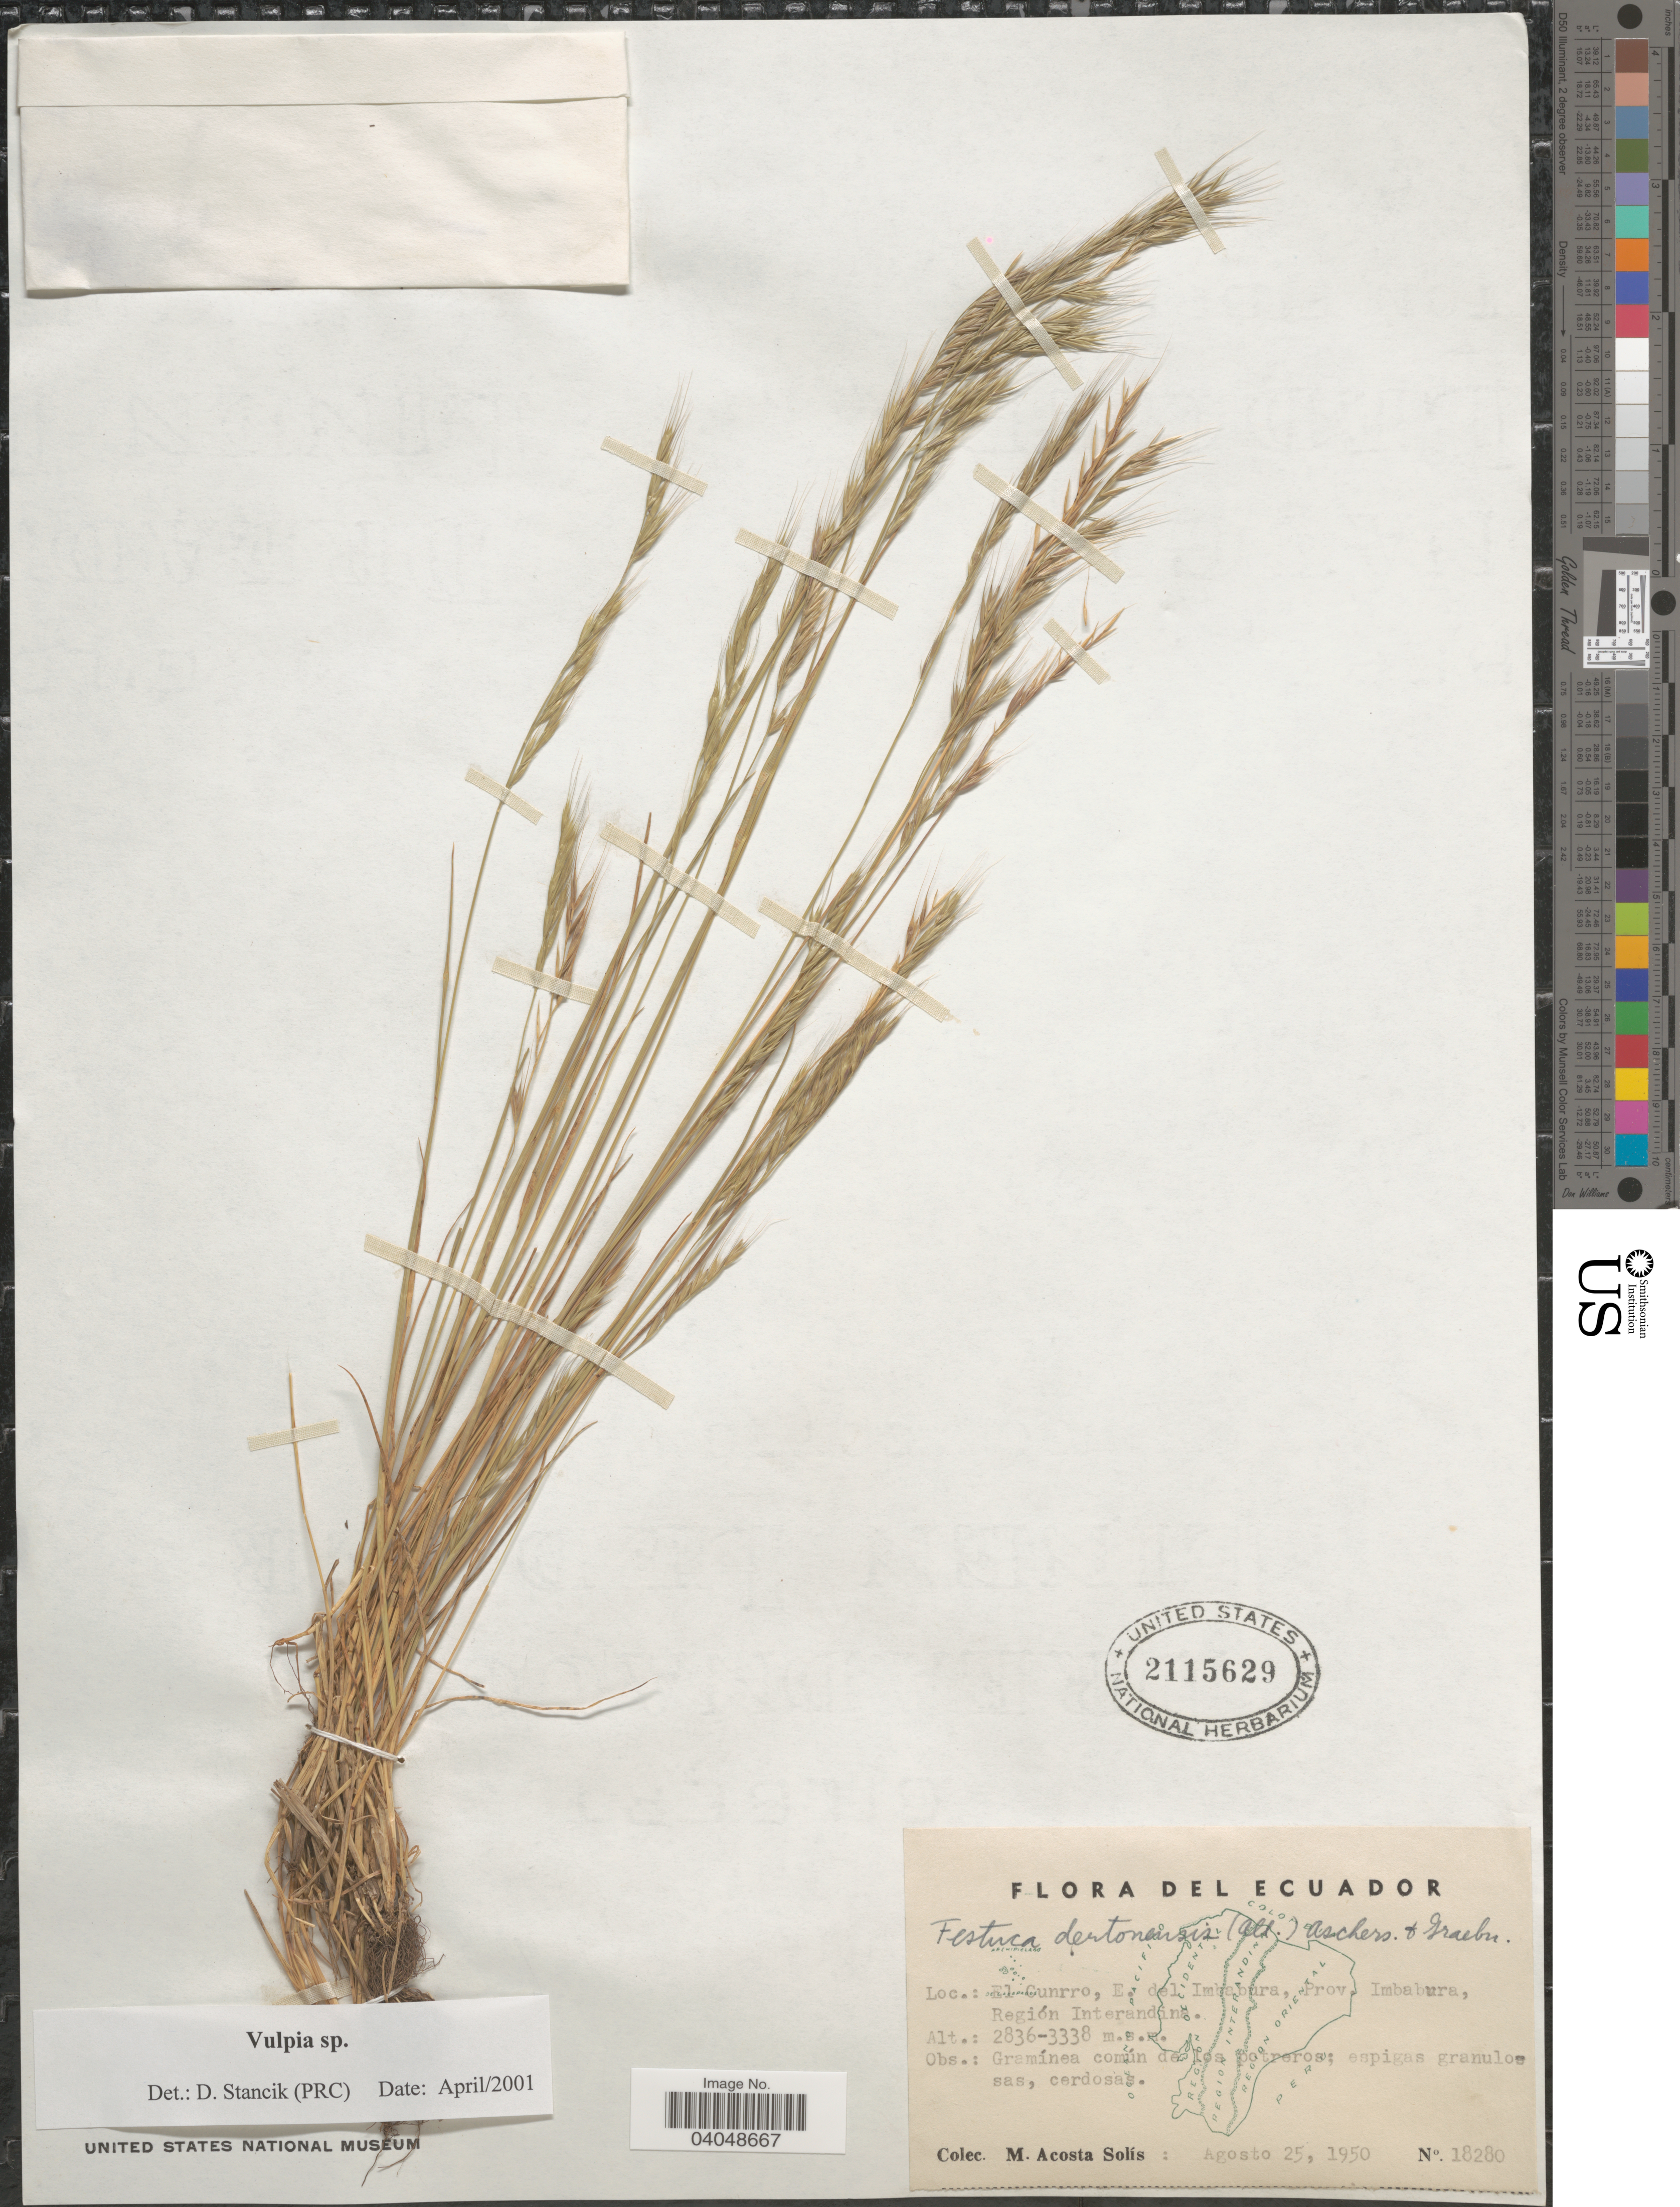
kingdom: Plantae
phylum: Tracheophyta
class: Liliopsida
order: Poales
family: Poaceae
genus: Festuca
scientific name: Festuca sp.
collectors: M. Acosta Solis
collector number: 18280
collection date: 1950-08-25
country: Ecuador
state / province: Imbabura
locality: El Cunrro, E. del Imbabura, Región Interandina.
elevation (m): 2836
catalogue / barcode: US 2115629